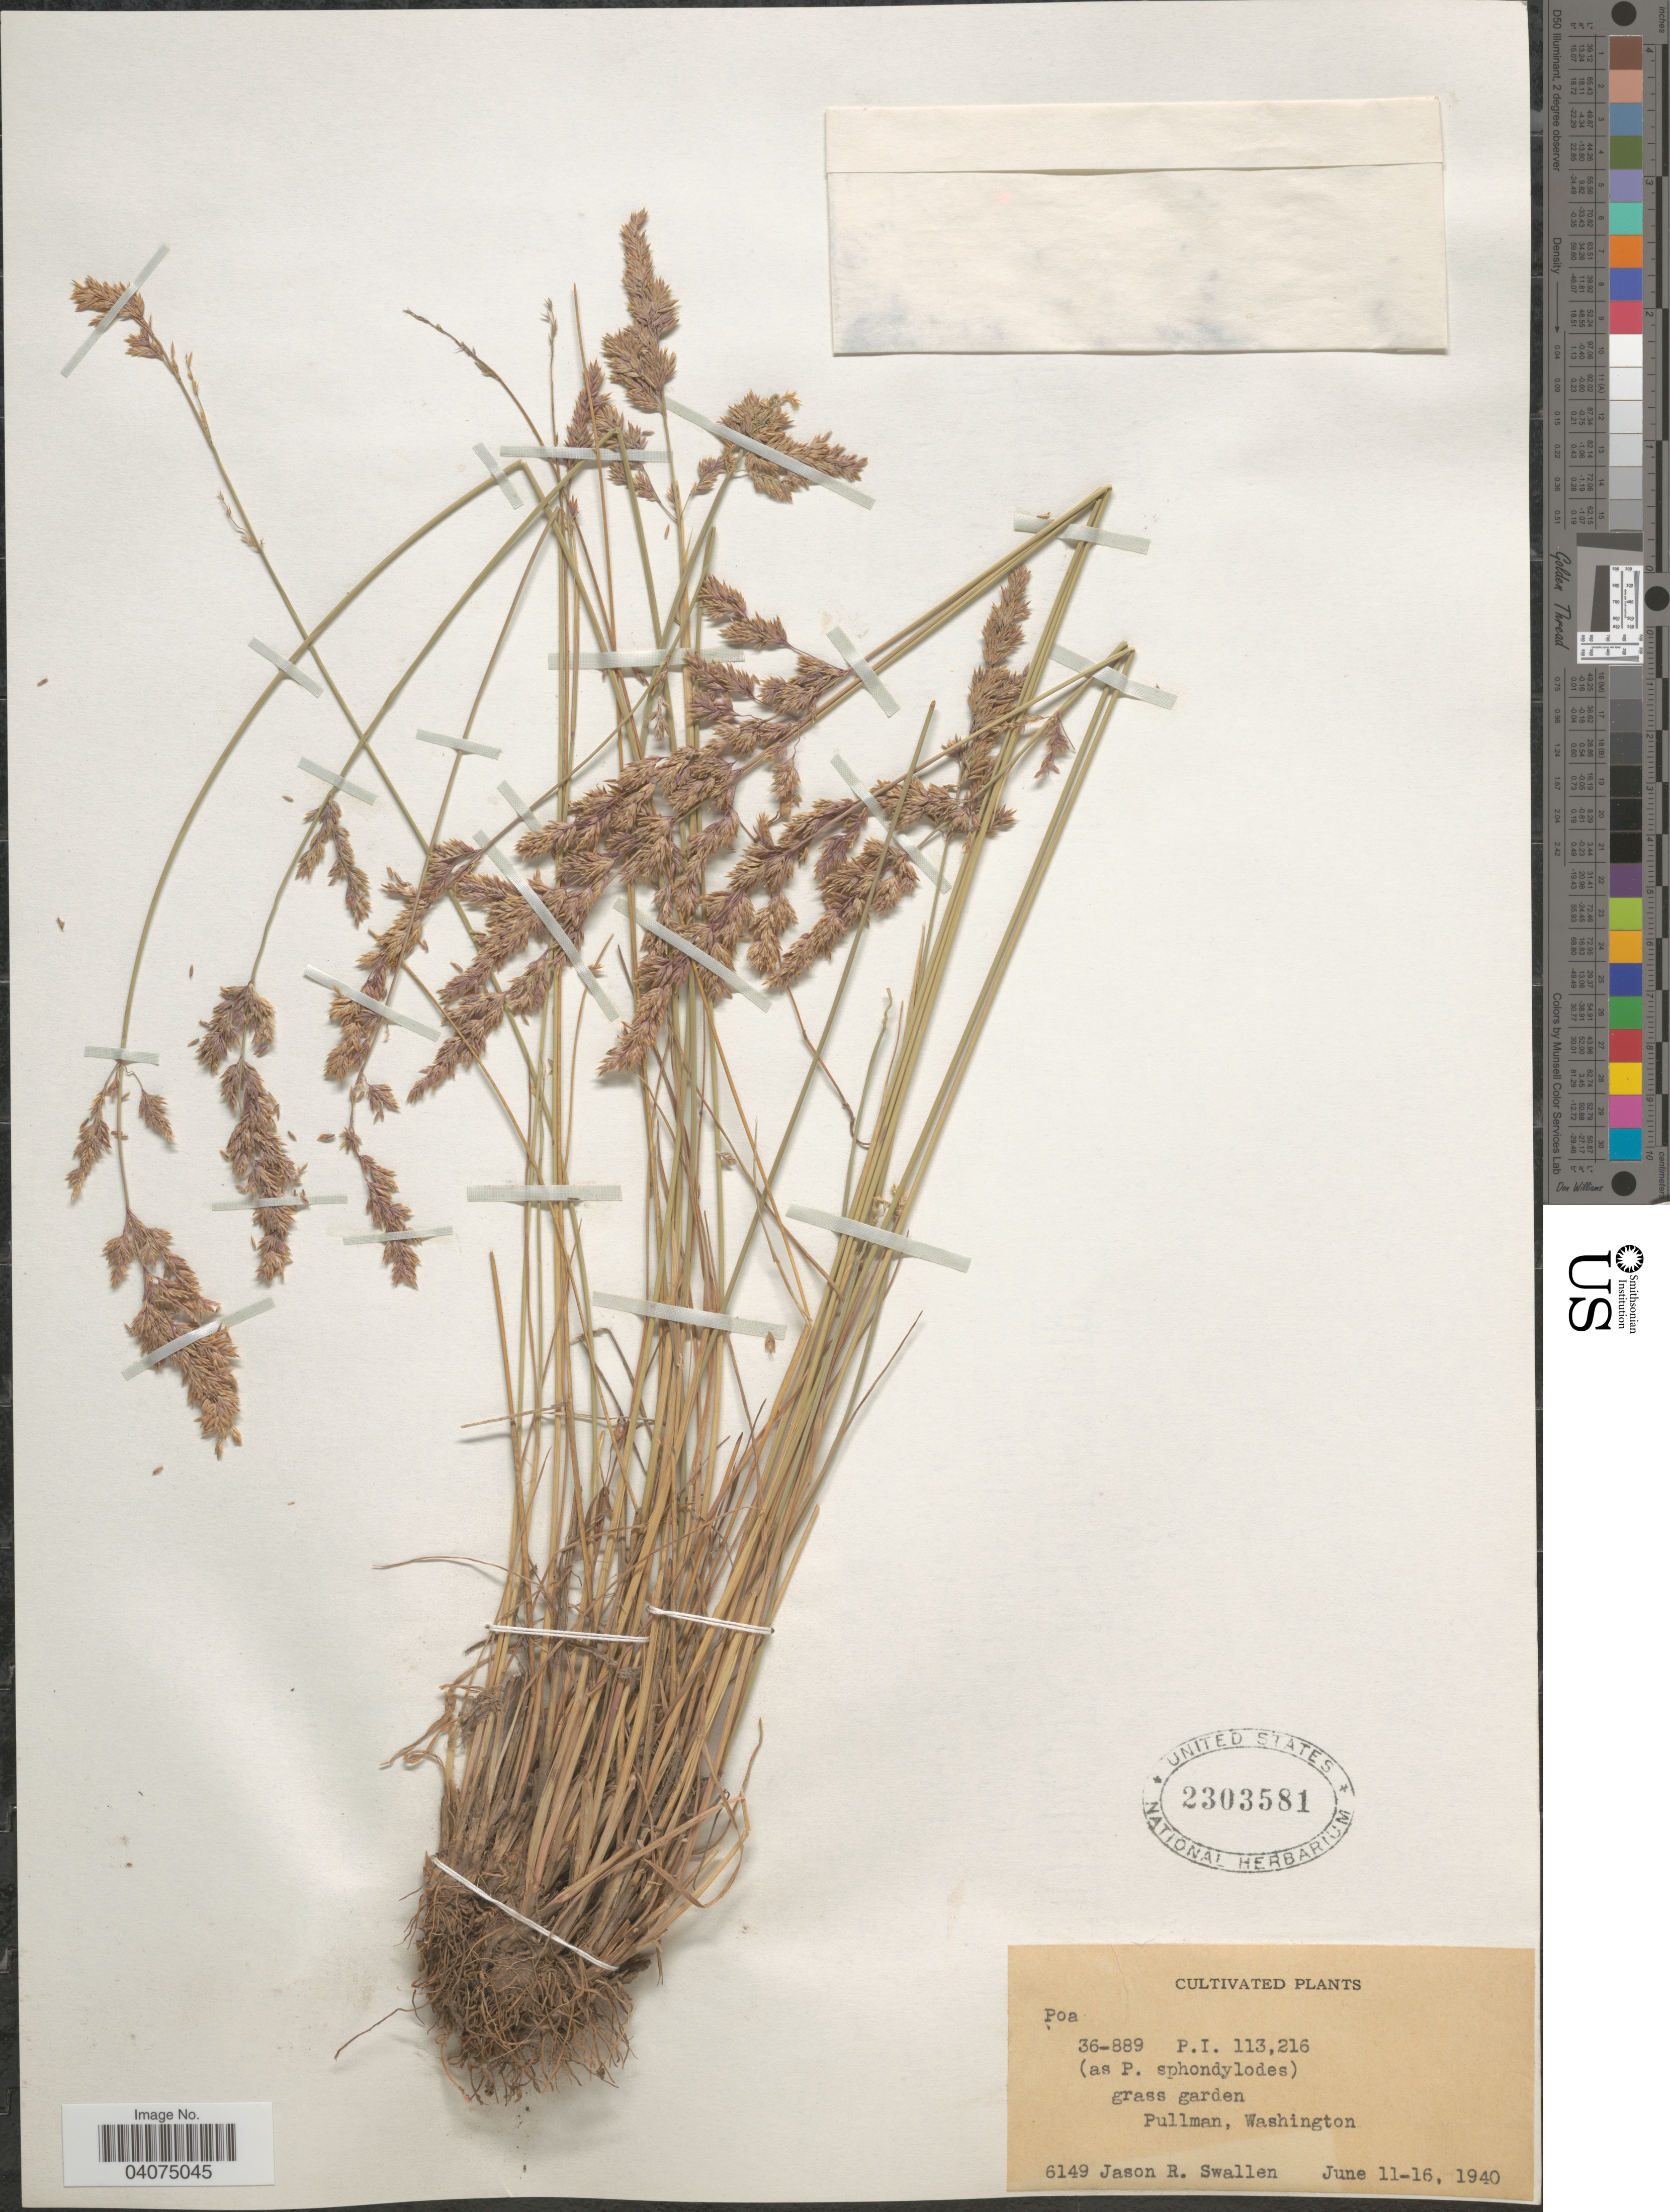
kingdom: Plantae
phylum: Tracheophyta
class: Liliopsida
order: Poales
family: Poaceae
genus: Poa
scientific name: Poa sp.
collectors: J. R. Swallen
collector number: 6149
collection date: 1940-06-11/1940-06-16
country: United States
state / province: Washington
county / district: Whitman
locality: Grass garden, Pullman.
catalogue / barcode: US 2303581